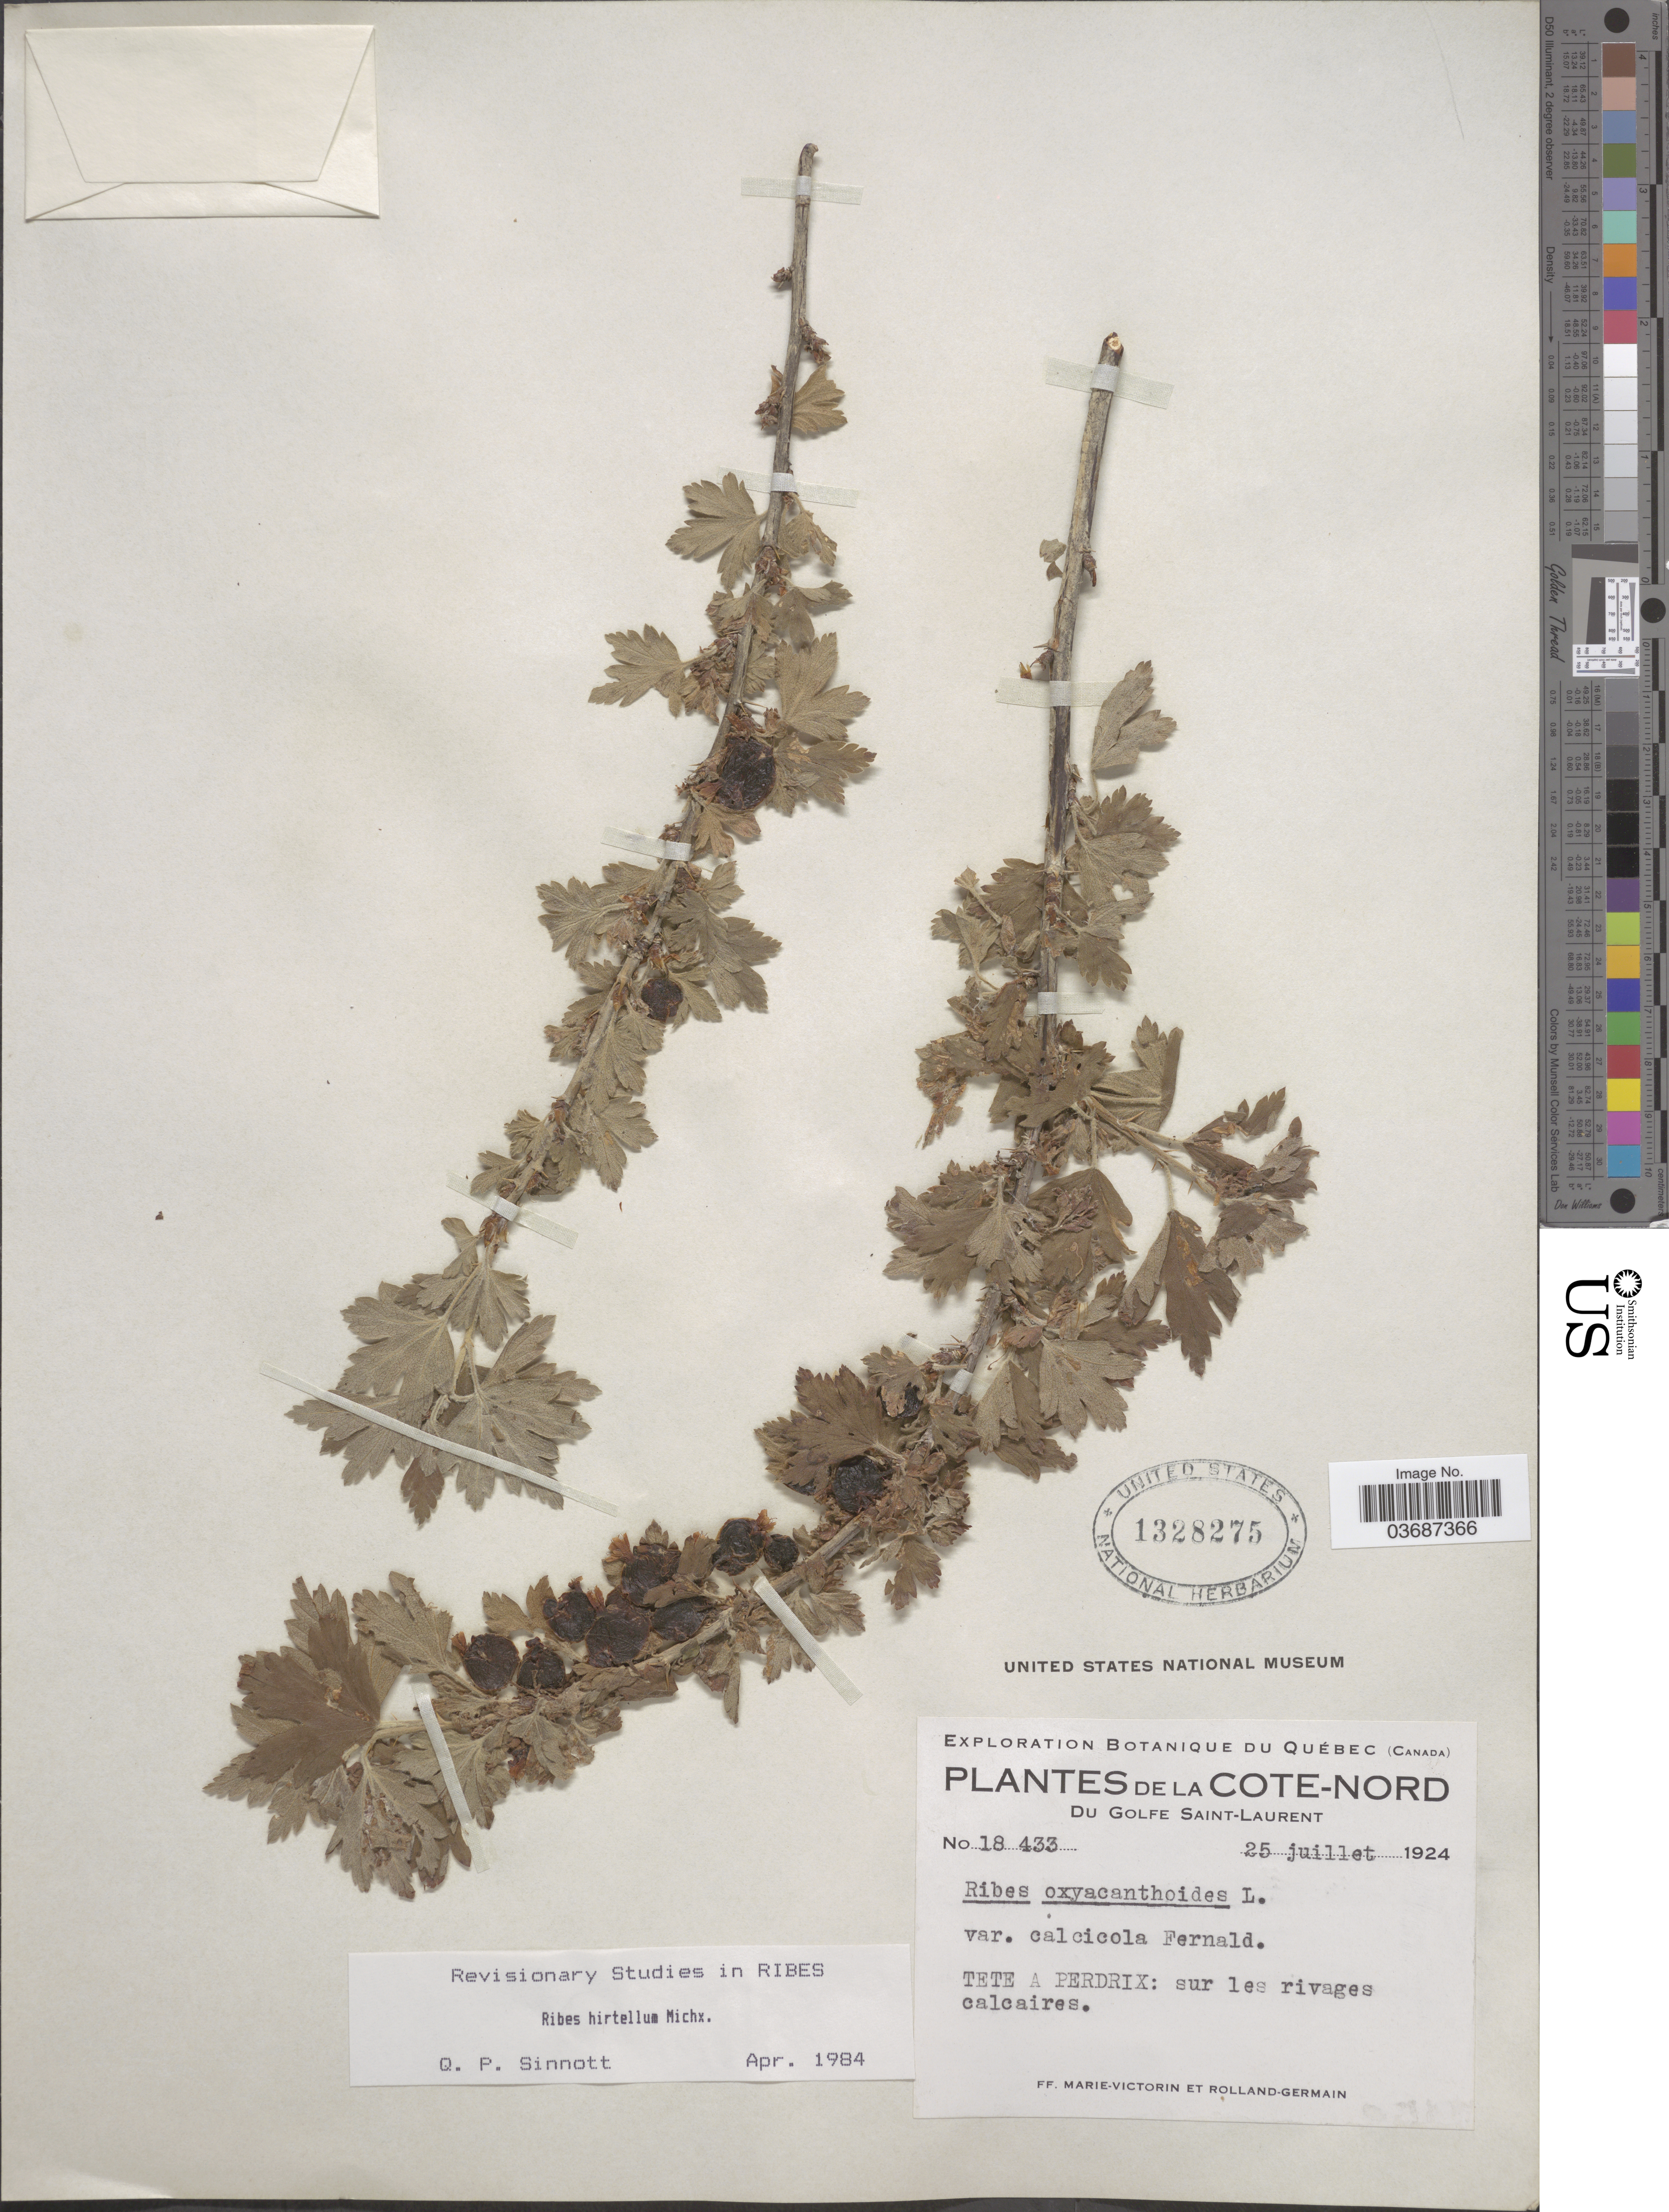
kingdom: Plantae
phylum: Tracheophyta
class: Magnoliopsida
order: Saxifragales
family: Grossulariaceae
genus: Ribes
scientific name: Ribes hirtellum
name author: Michx.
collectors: F. Marie-Victorin & Rolland-Germain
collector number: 18433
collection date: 1924-07-25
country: Canada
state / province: Quebec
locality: Exploration Botanique du Québec (Canada). La Cote-Nord Du Golfe Saint-Laurent. Tete a Perdrix.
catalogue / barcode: US 1328275